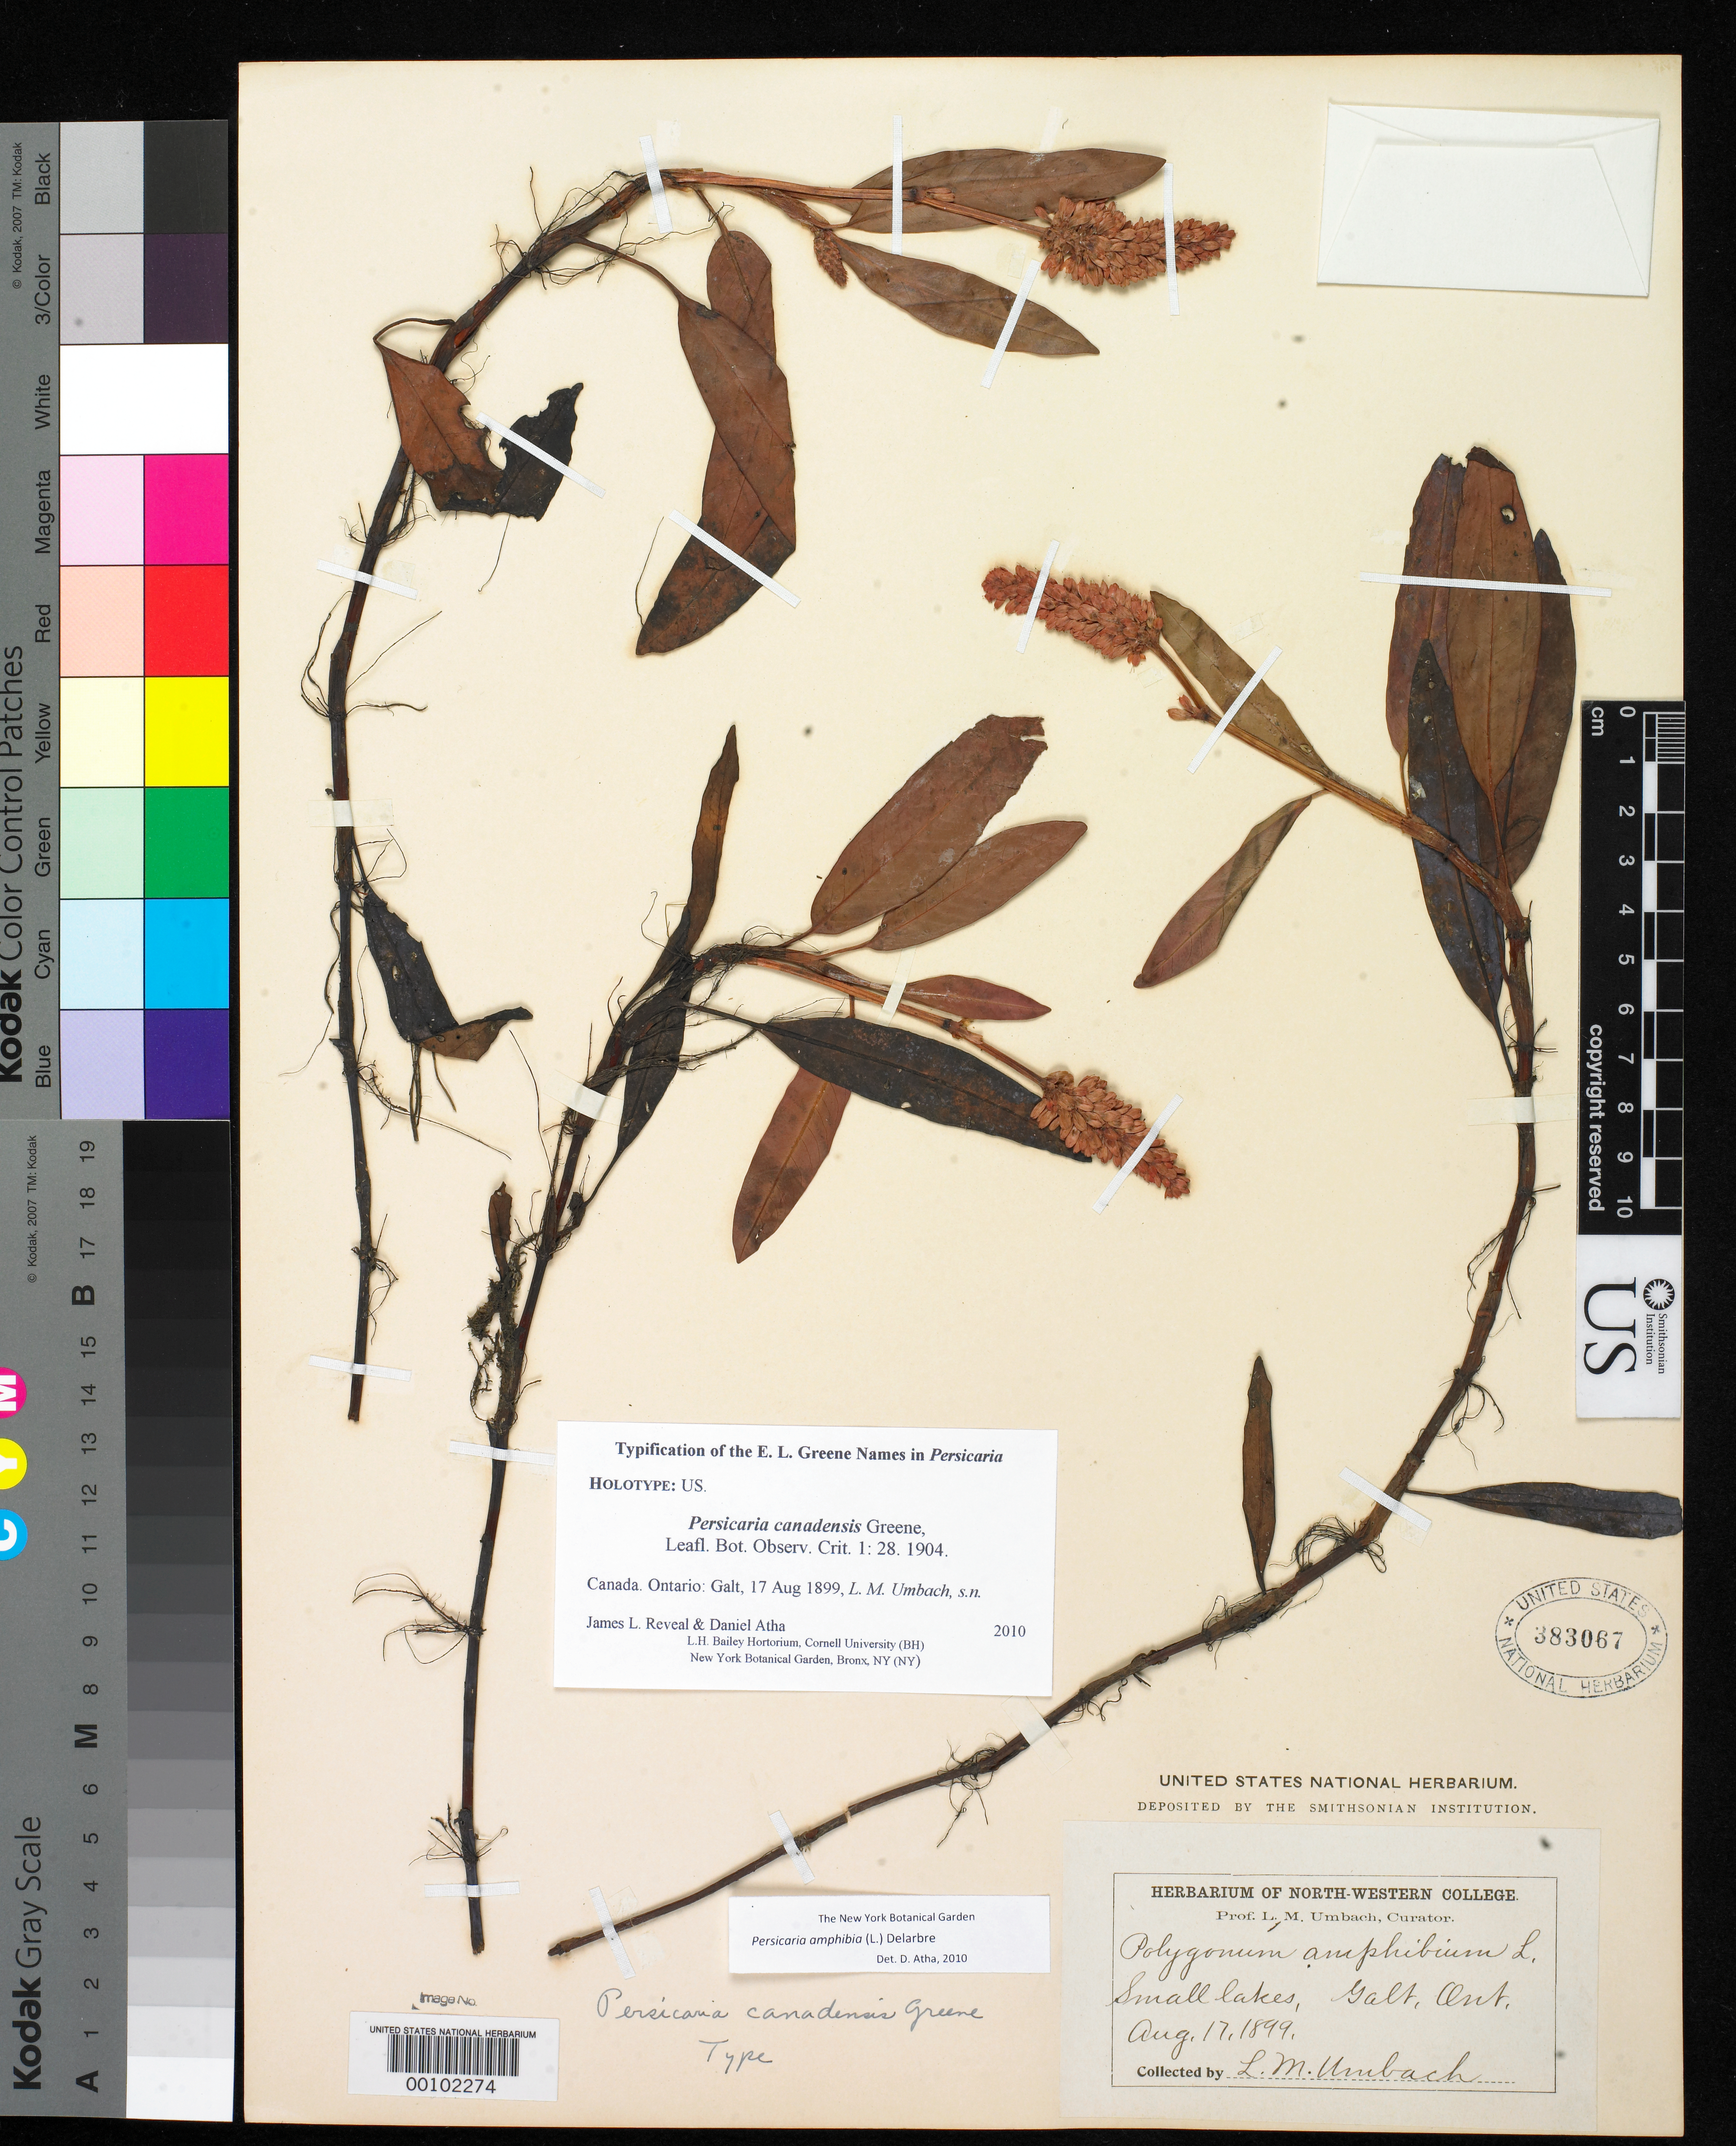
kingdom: Plantae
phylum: Tracheophyta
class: Magnoliopsida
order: Caryophyllales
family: Polygonaceae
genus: Persicaria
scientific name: Persicaria canadensis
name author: Greene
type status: Holotype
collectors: L. M. Umbach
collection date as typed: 17 Aug 1899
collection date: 1899-08-17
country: Canada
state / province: Ontario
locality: Galt.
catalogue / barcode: US 383067